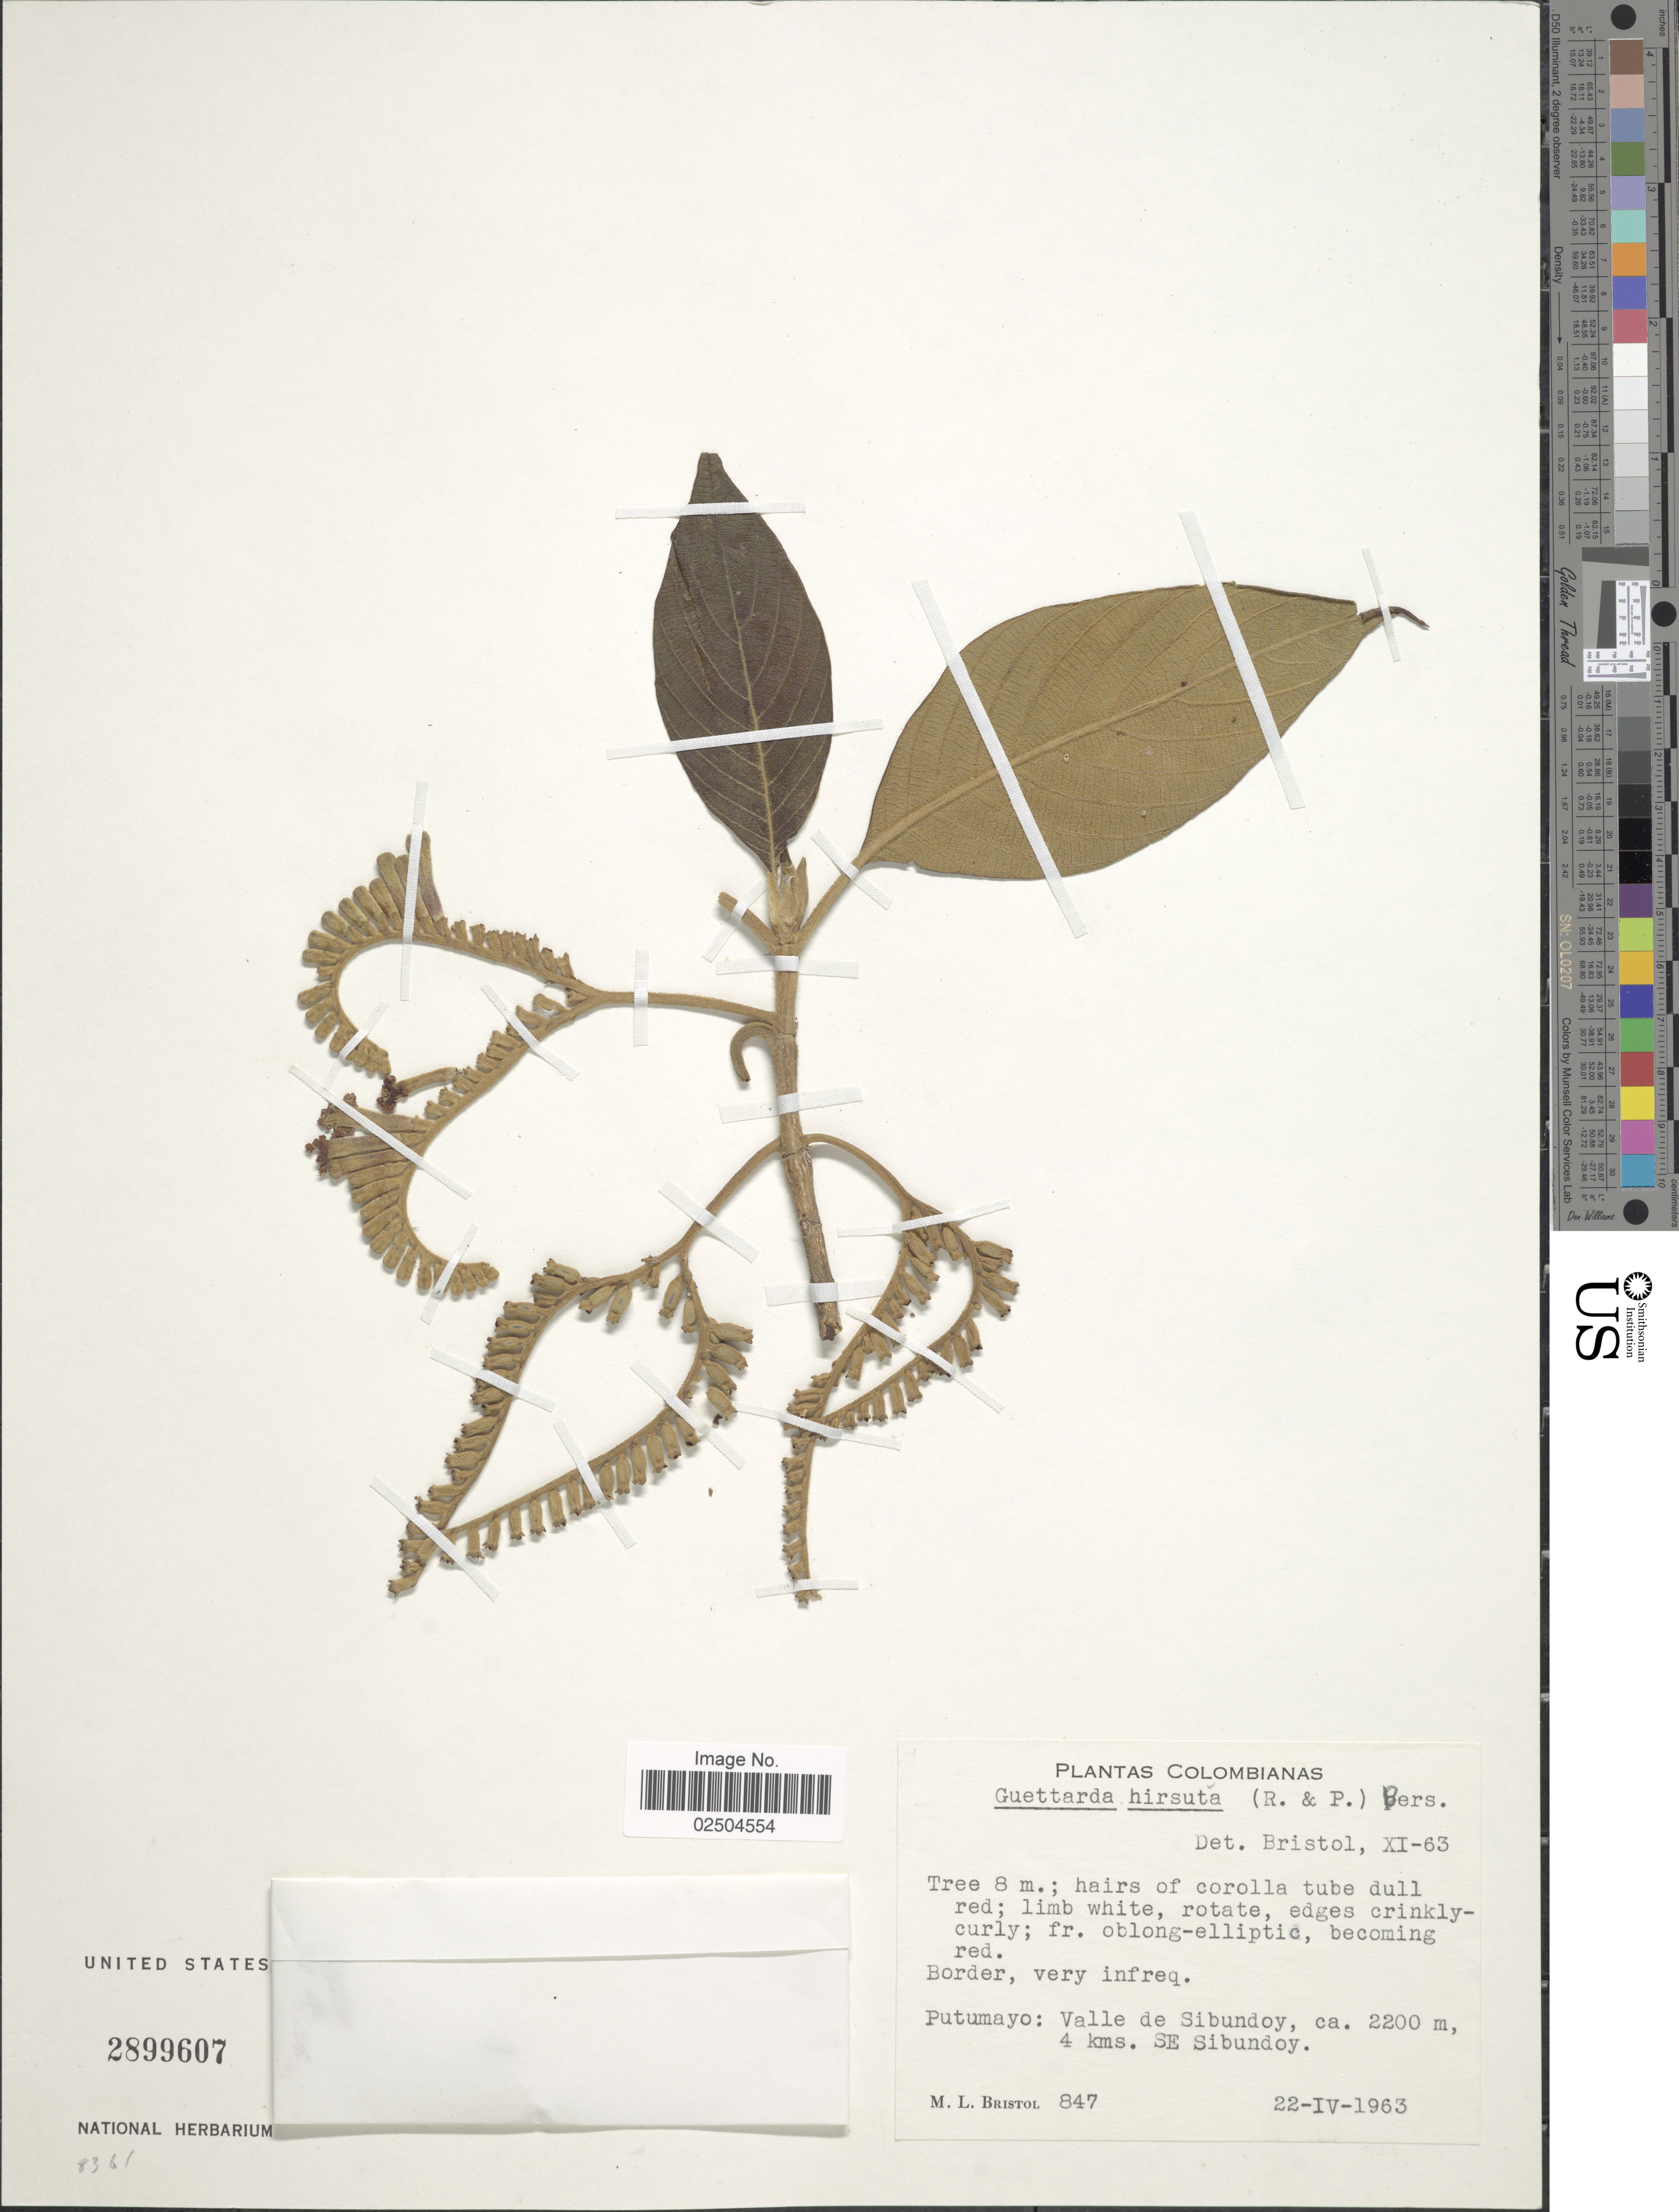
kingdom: Plantae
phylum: Tracheophyta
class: Magnoliopsida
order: Gentianales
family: Rubiaceae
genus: Guettarda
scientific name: Guettarda hirsuta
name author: (Ruiz & Pav.) Pers.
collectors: M. L. Bristol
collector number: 847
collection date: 1963-04-22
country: Colombia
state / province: Putumayo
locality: Putumayo: Valle de Sibundoy, 4 kms. SE Sibundoy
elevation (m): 2200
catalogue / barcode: US 2899607